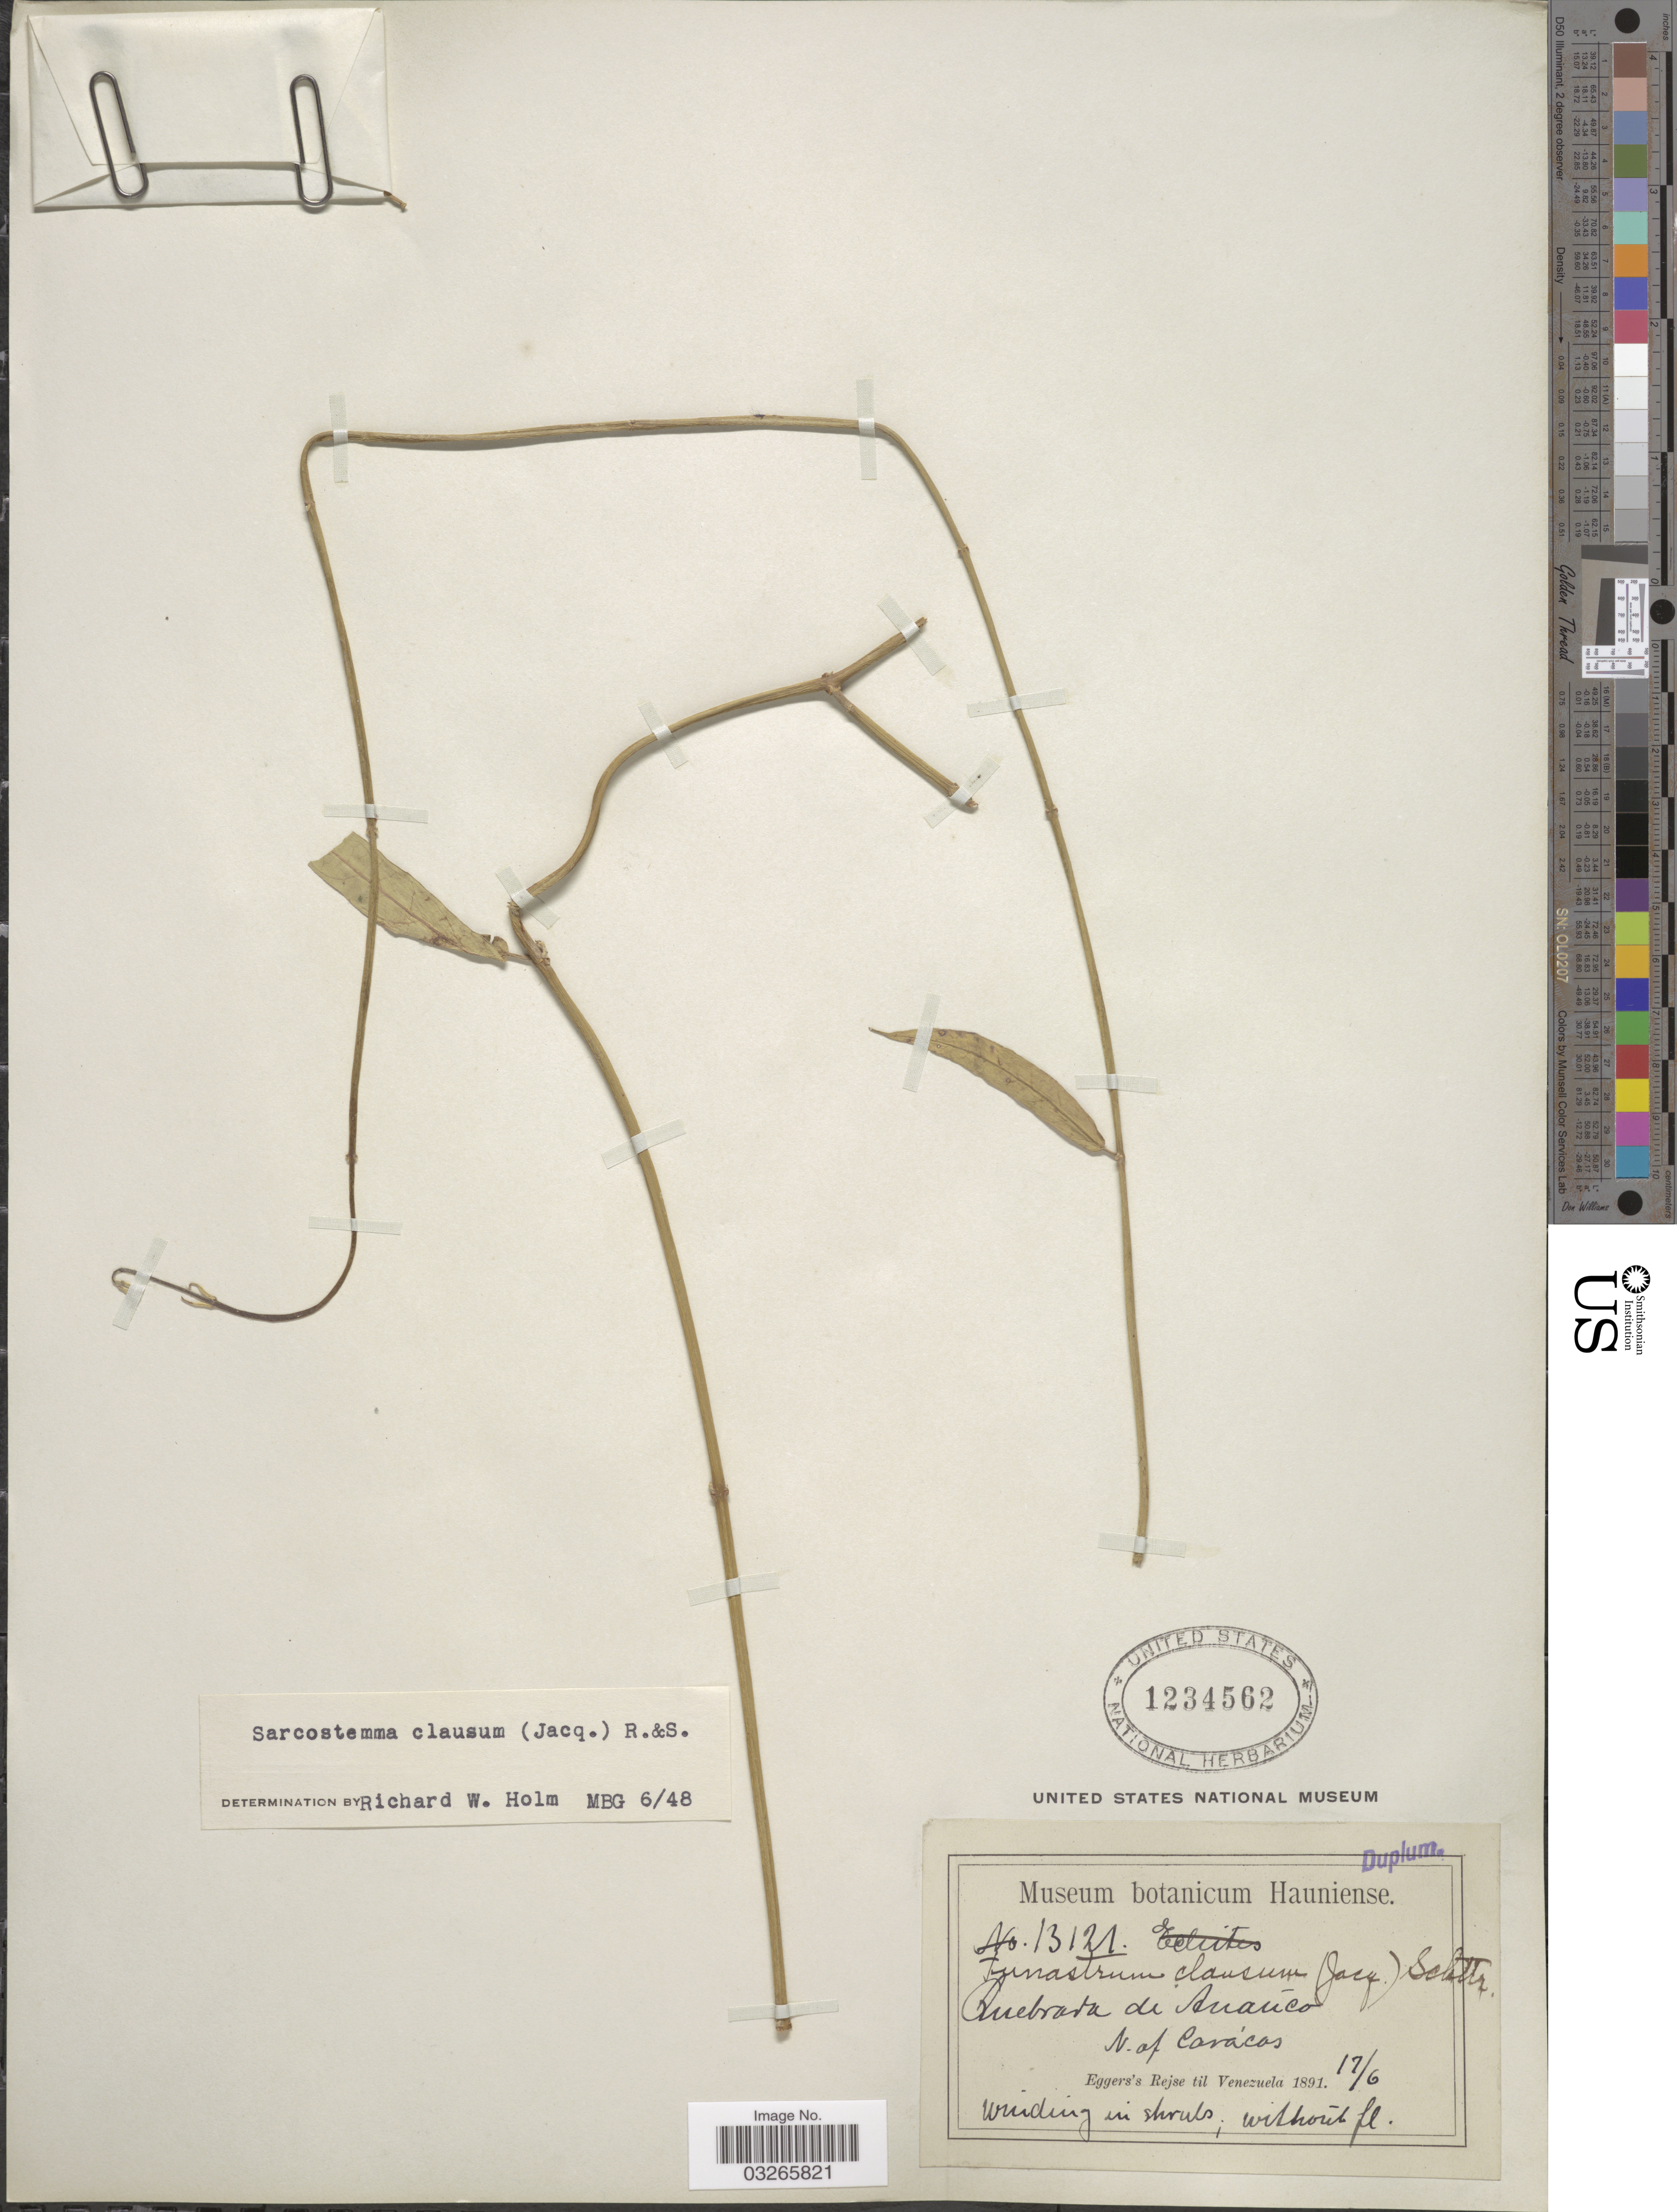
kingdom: Plantae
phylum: Tracheophyta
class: Magnoliopsida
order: Gentianales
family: Apocynaceae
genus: Sarcostemma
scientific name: Sarcostemma clausum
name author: (Jacq.) Schult.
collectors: -. Eggers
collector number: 13121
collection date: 1891-06-17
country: Venezuela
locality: Quebrada de Anaúco. N. of Carácas.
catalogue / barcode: US 1234562